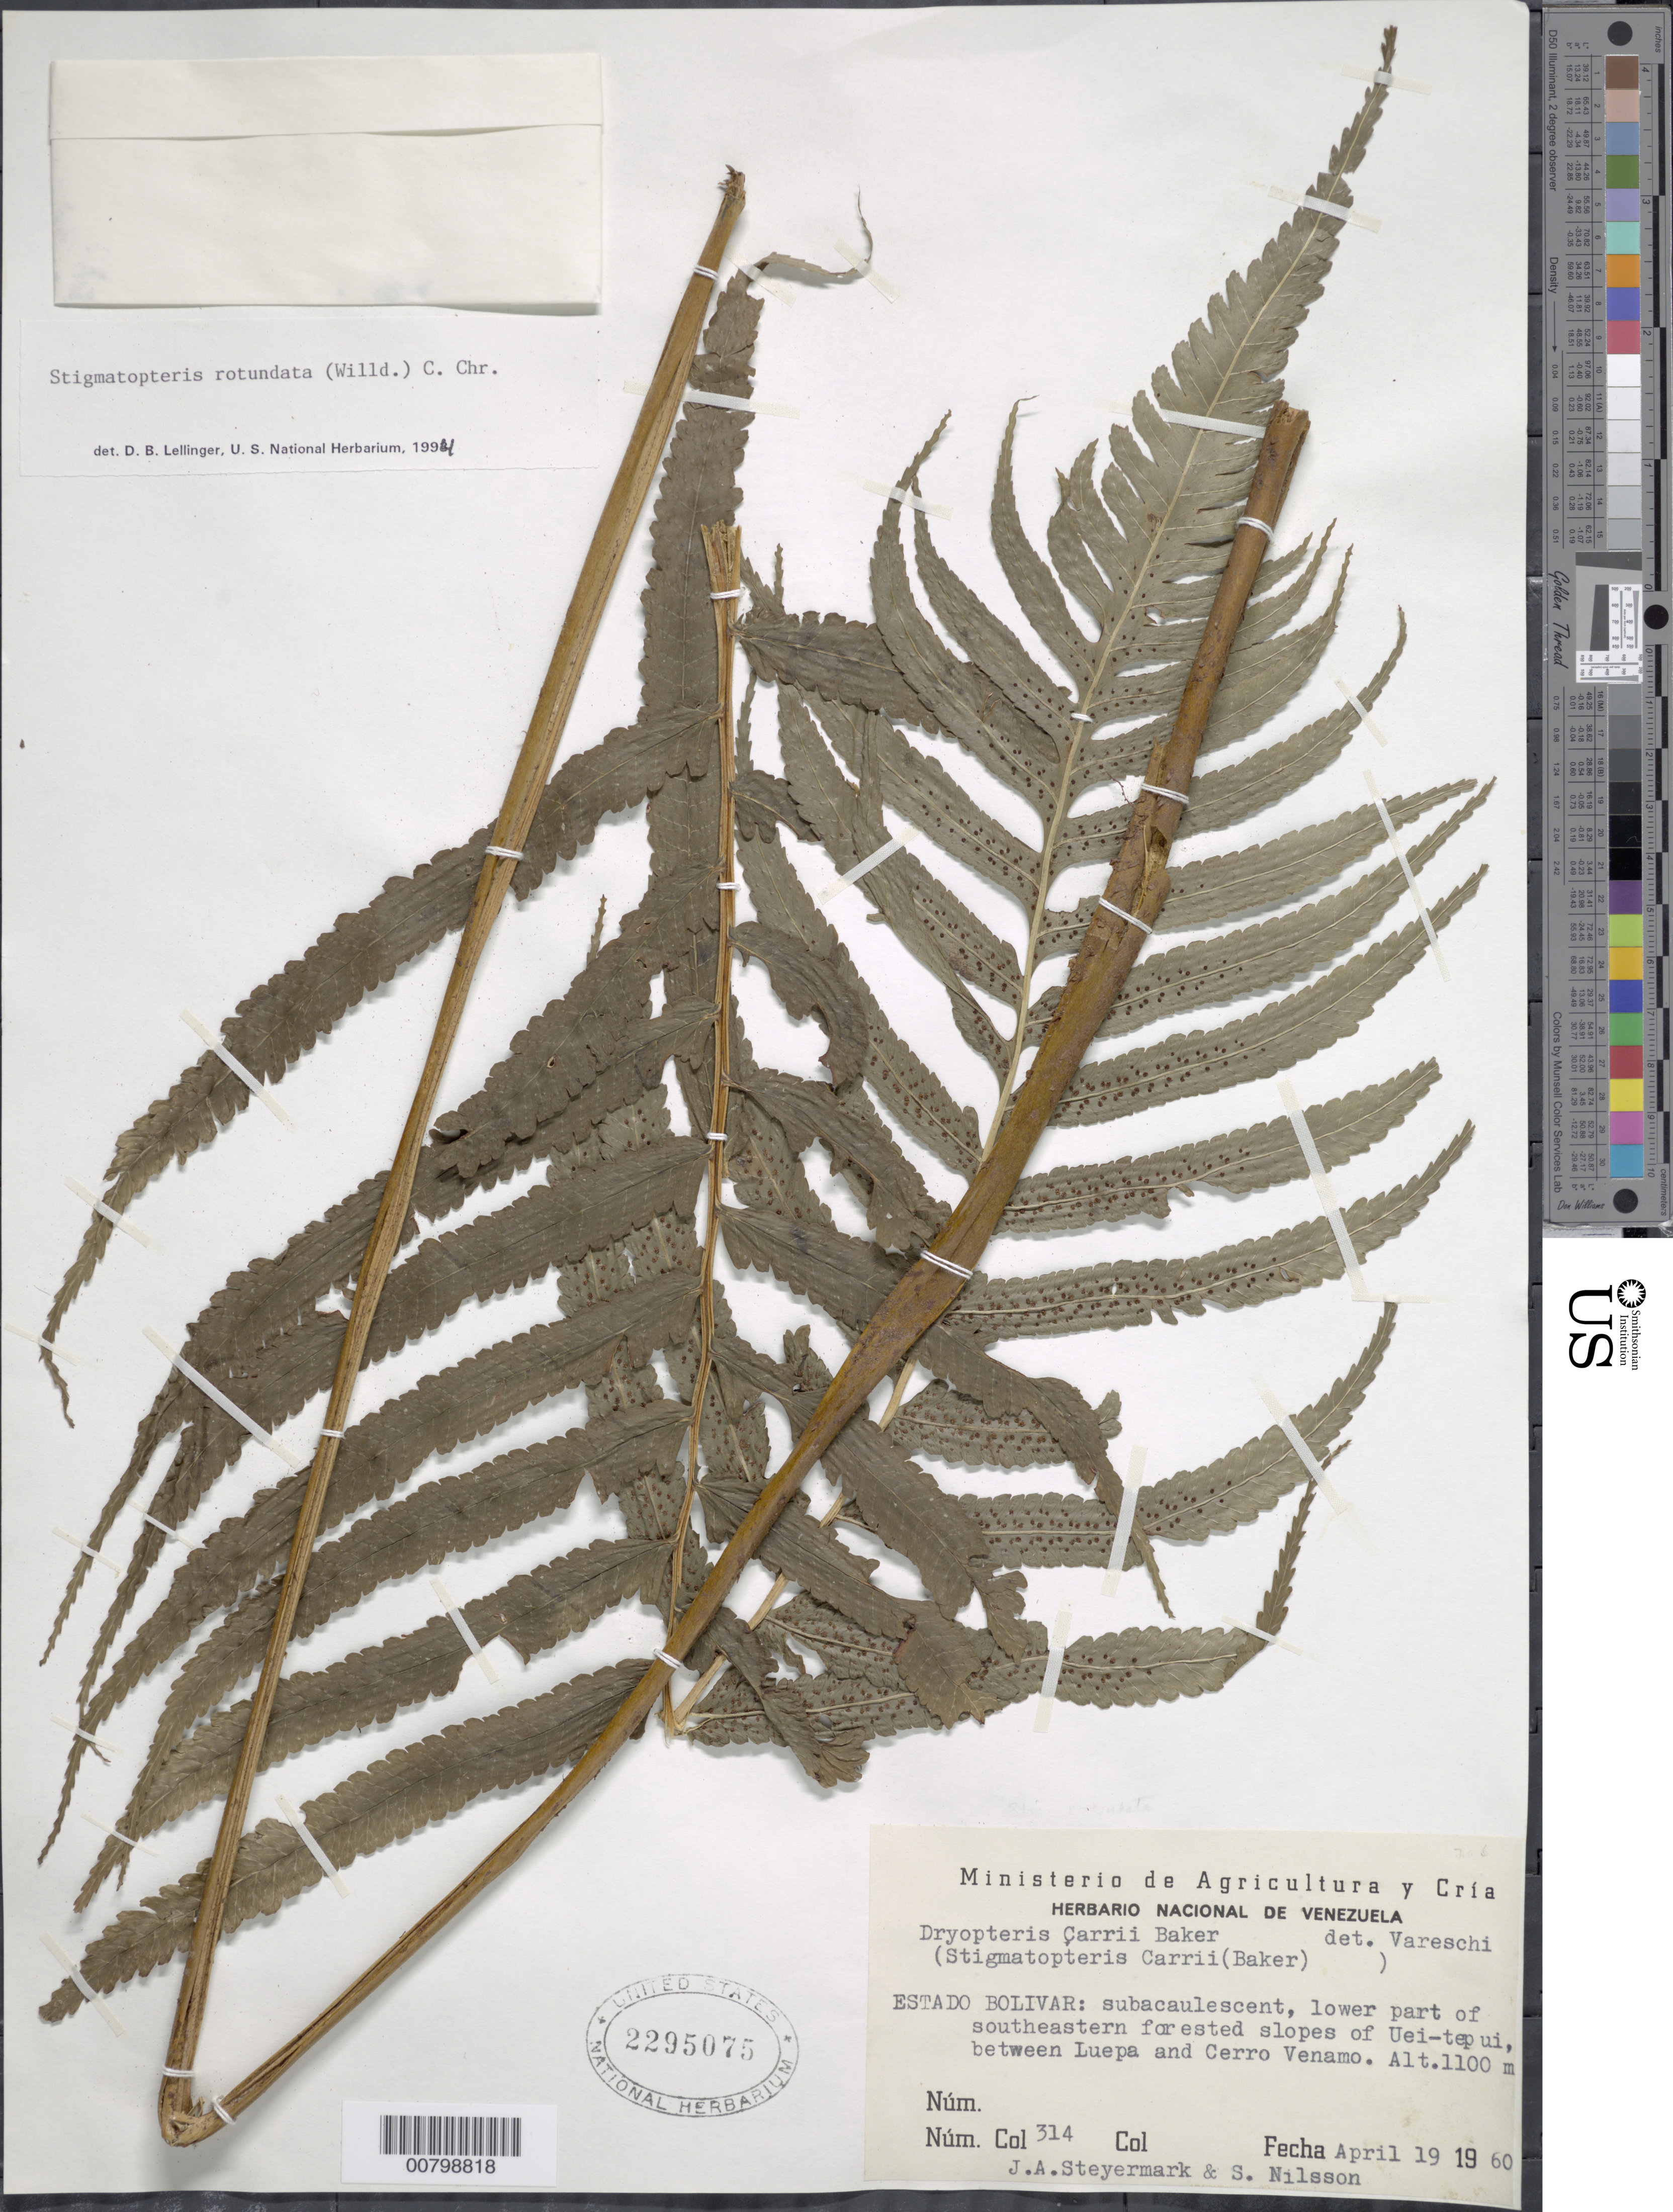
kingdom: Plantae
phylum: Tracheophyta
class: Polypodiopsida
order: Polypodiales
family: Dryopteridaceae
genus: Stigmatopteris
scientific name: Stigmatopteris rotundata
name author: (Willd.) C. Chr.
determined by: Lellinger, David B., (BOT), Smithsonian Institution - National Museum of Natural History (UNITED STATES)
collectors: J. Steyermark & S. Nilsson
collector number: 60 314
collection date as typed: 19-Apr-60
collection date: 1960-04-19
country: Venezuela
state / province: Bolívar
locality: Uei-tepuí, between Luepa and Cerro Venamo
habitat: Lower forested SE forested slopes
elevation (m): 1100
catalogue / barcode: US 2295075